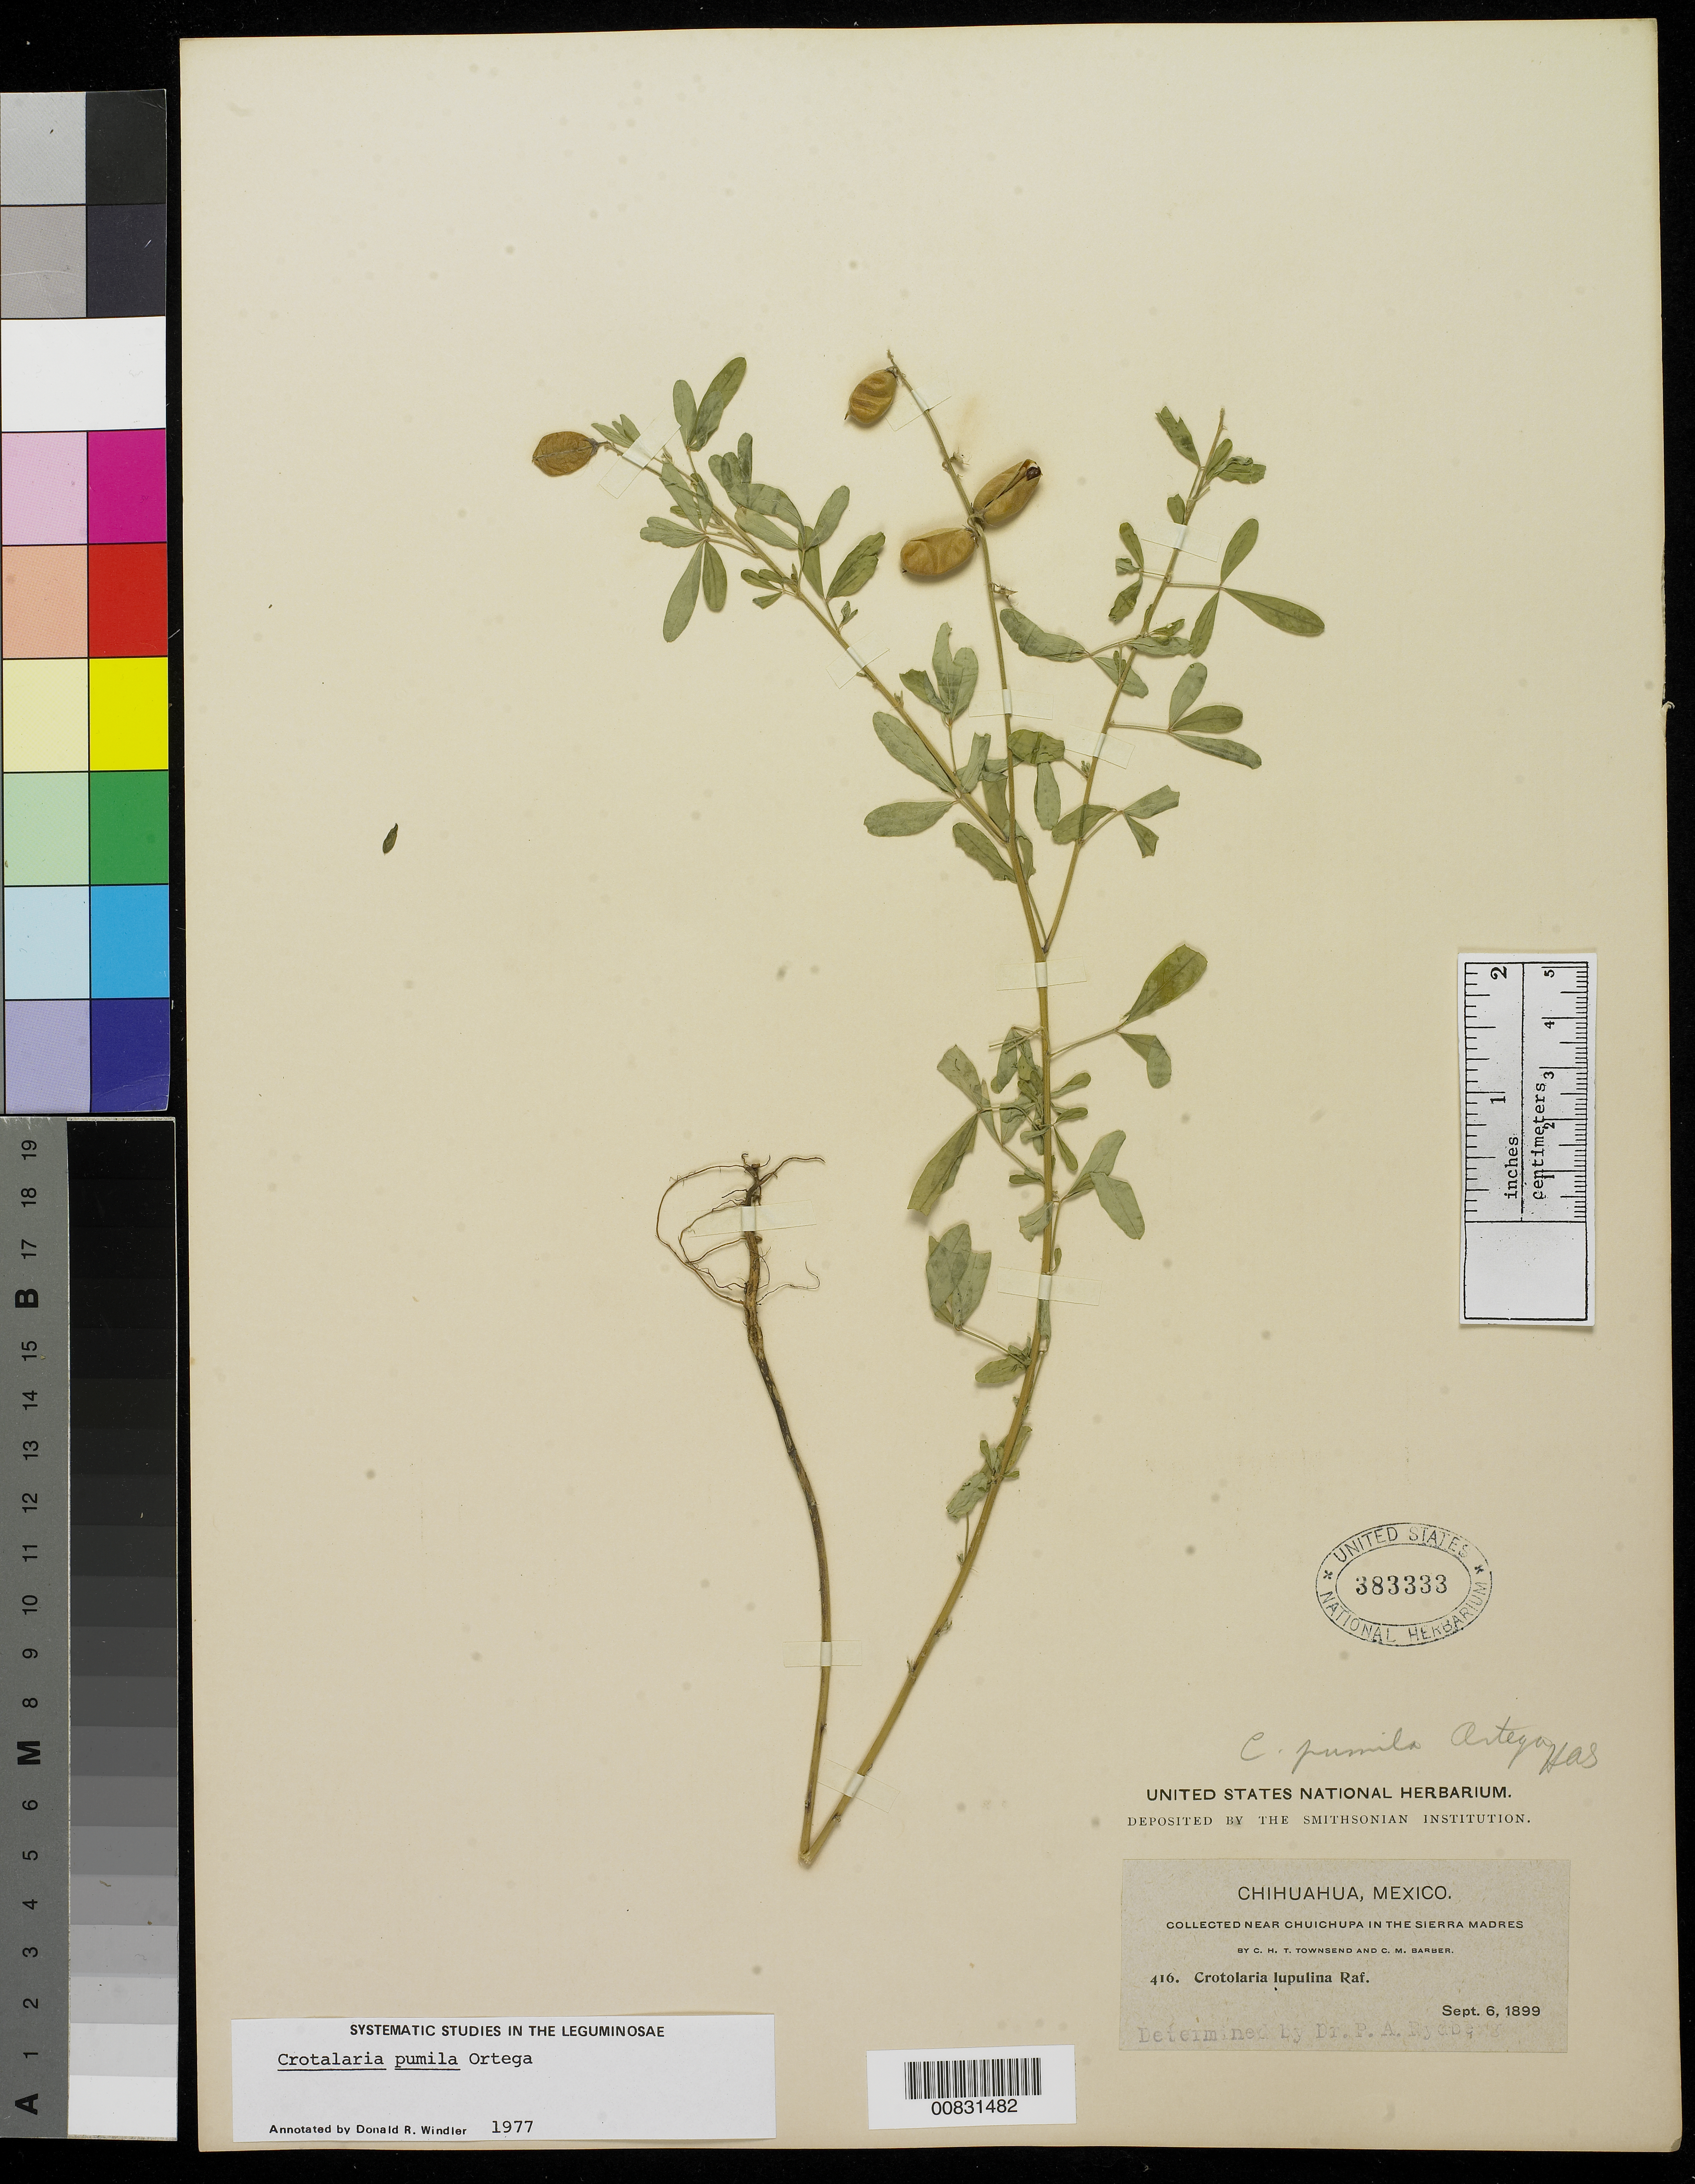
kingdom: Plantae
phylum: Tracheophyta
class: Magnoliopsida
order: Fabales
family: Fabaceae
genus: Crotalaria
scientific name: Crotalaria pumila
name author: Ortega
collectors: C. H. T. Townsend & C. Barber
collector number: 416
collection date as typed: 06 Sep 1899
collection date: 1899-09-06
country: Mexico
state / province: Chihuahua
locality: Near Chuichupa in the Sierra Madre.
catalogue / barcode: US 383333